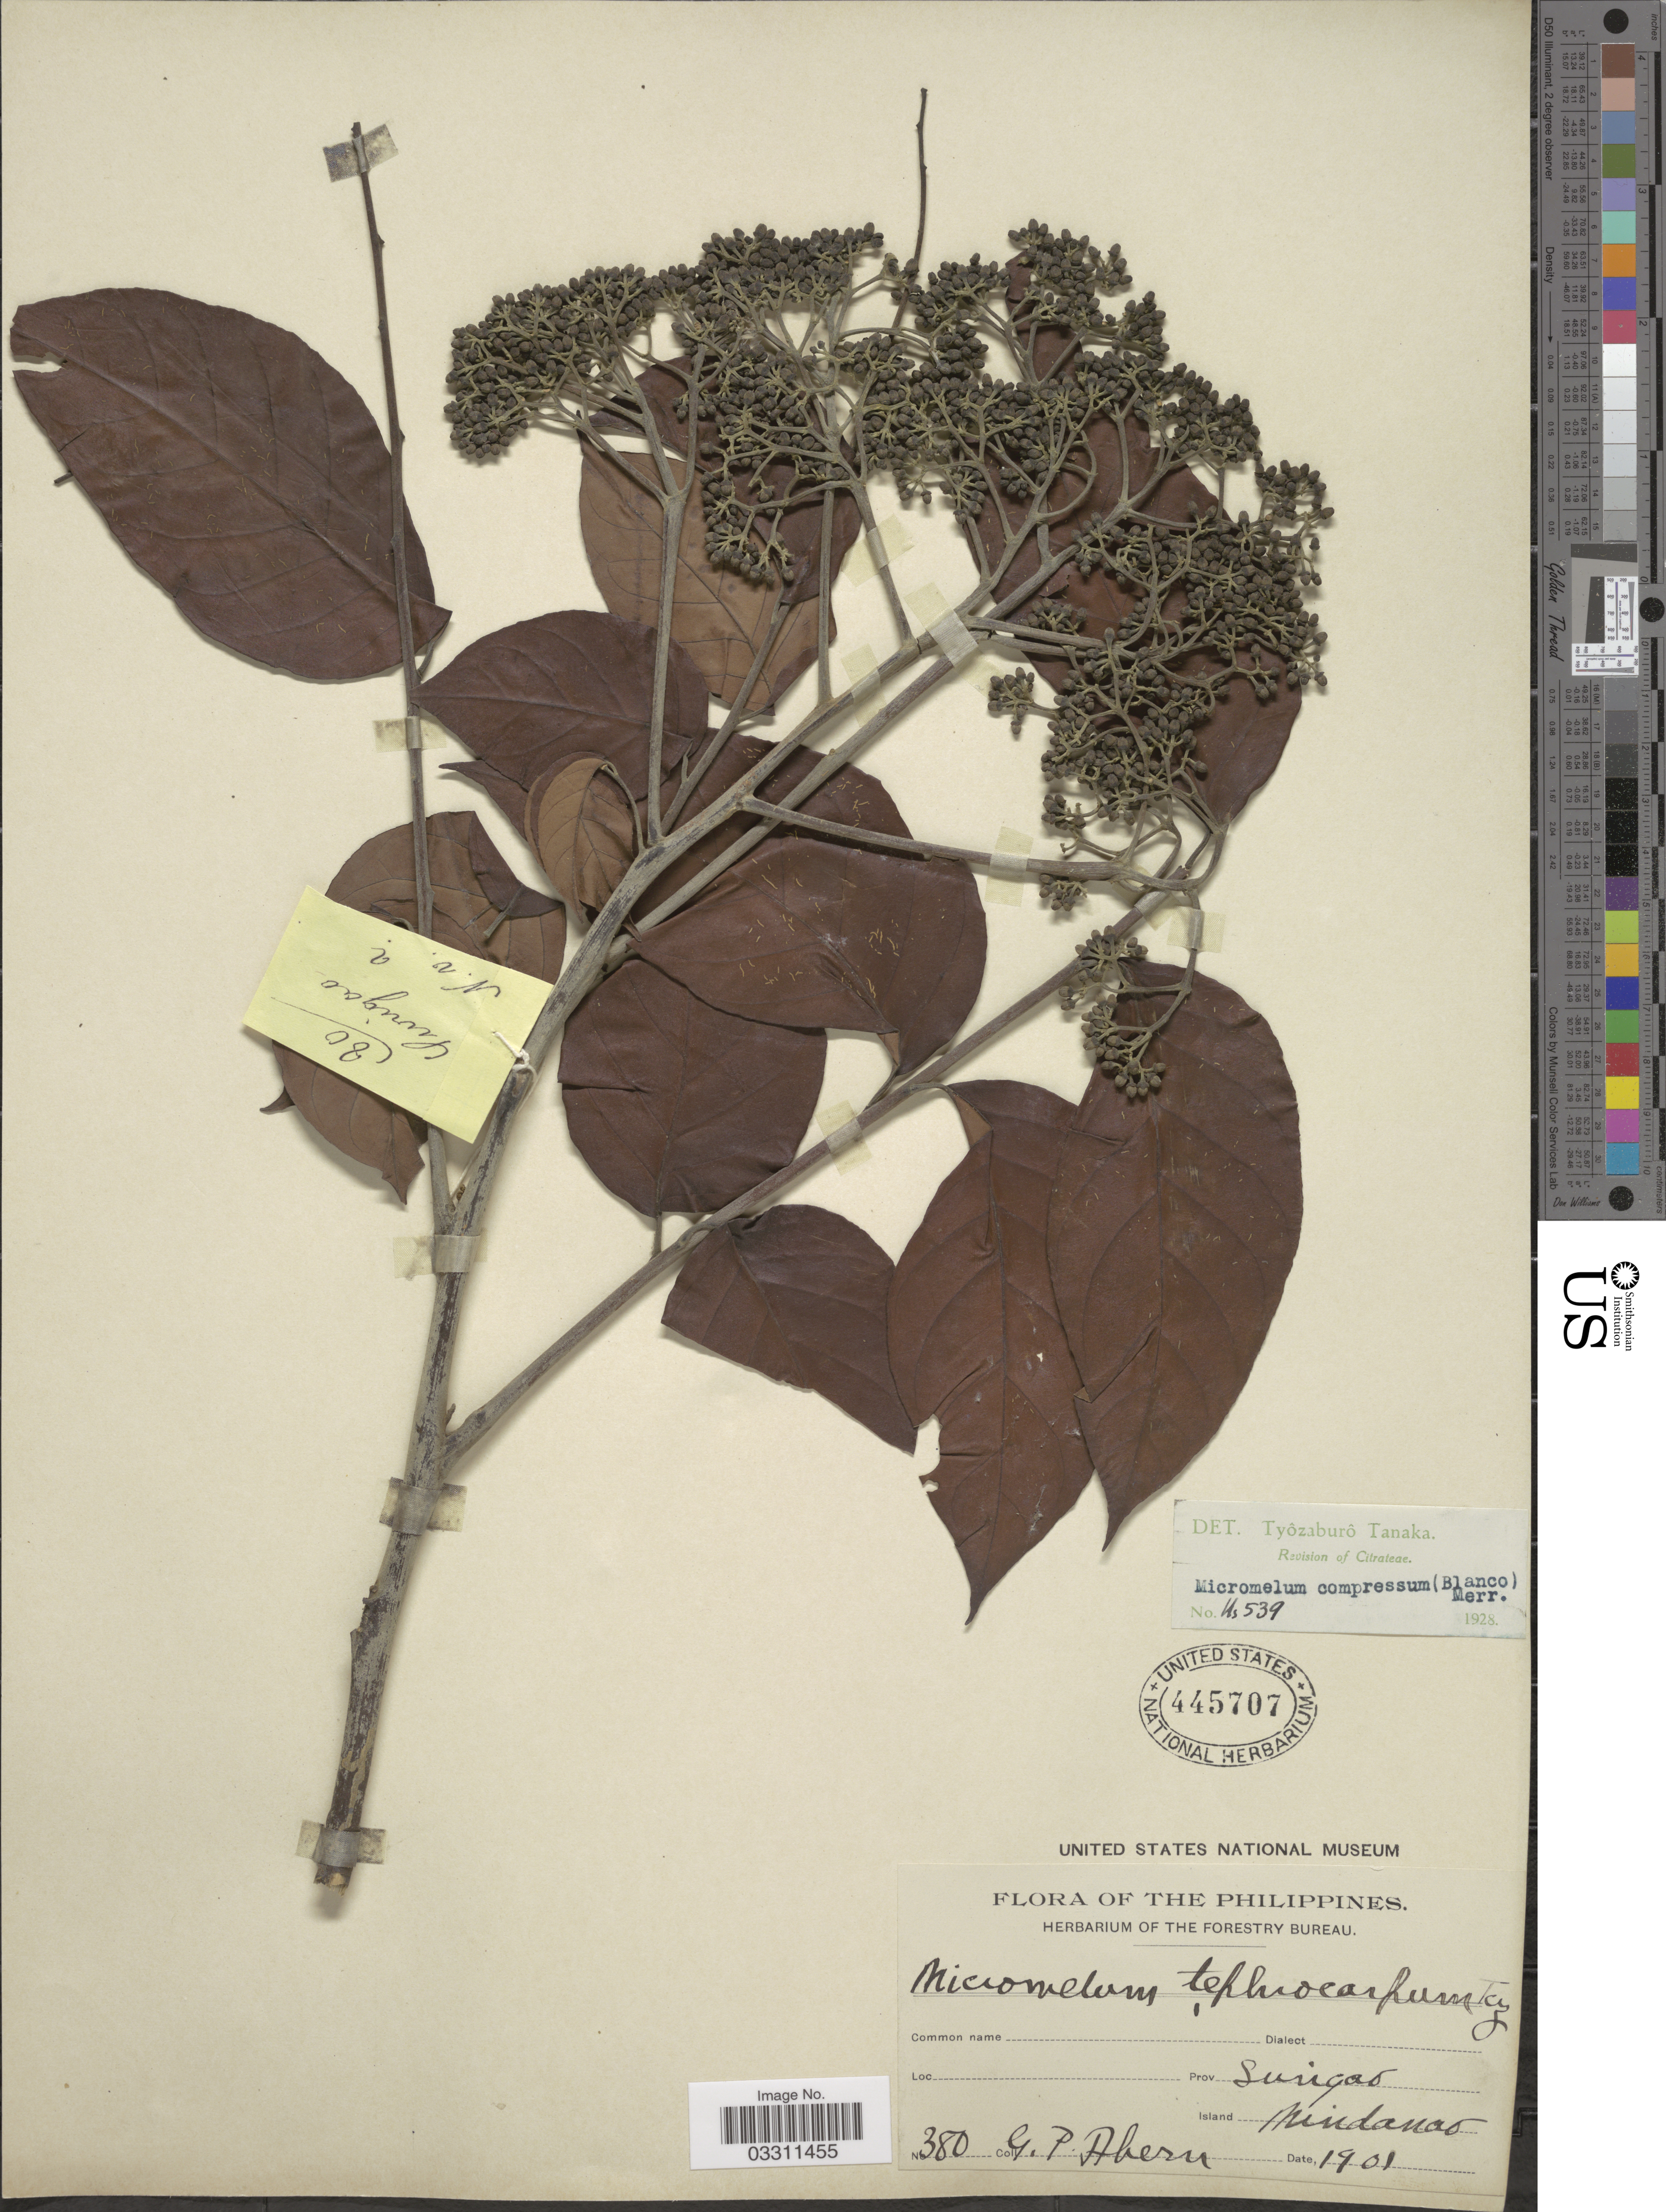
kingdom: Plantae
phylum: Tracheophyta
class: Magnoliopsida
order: Sapindales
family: Rutaceae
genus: Micromelum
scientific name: Micromelum compressum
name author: (Blanco) Merr.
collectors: G. Ahern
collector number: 380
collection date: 1901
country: Philippines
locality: Prov. Surigao, Island Mindanao.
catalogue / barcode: US 445707